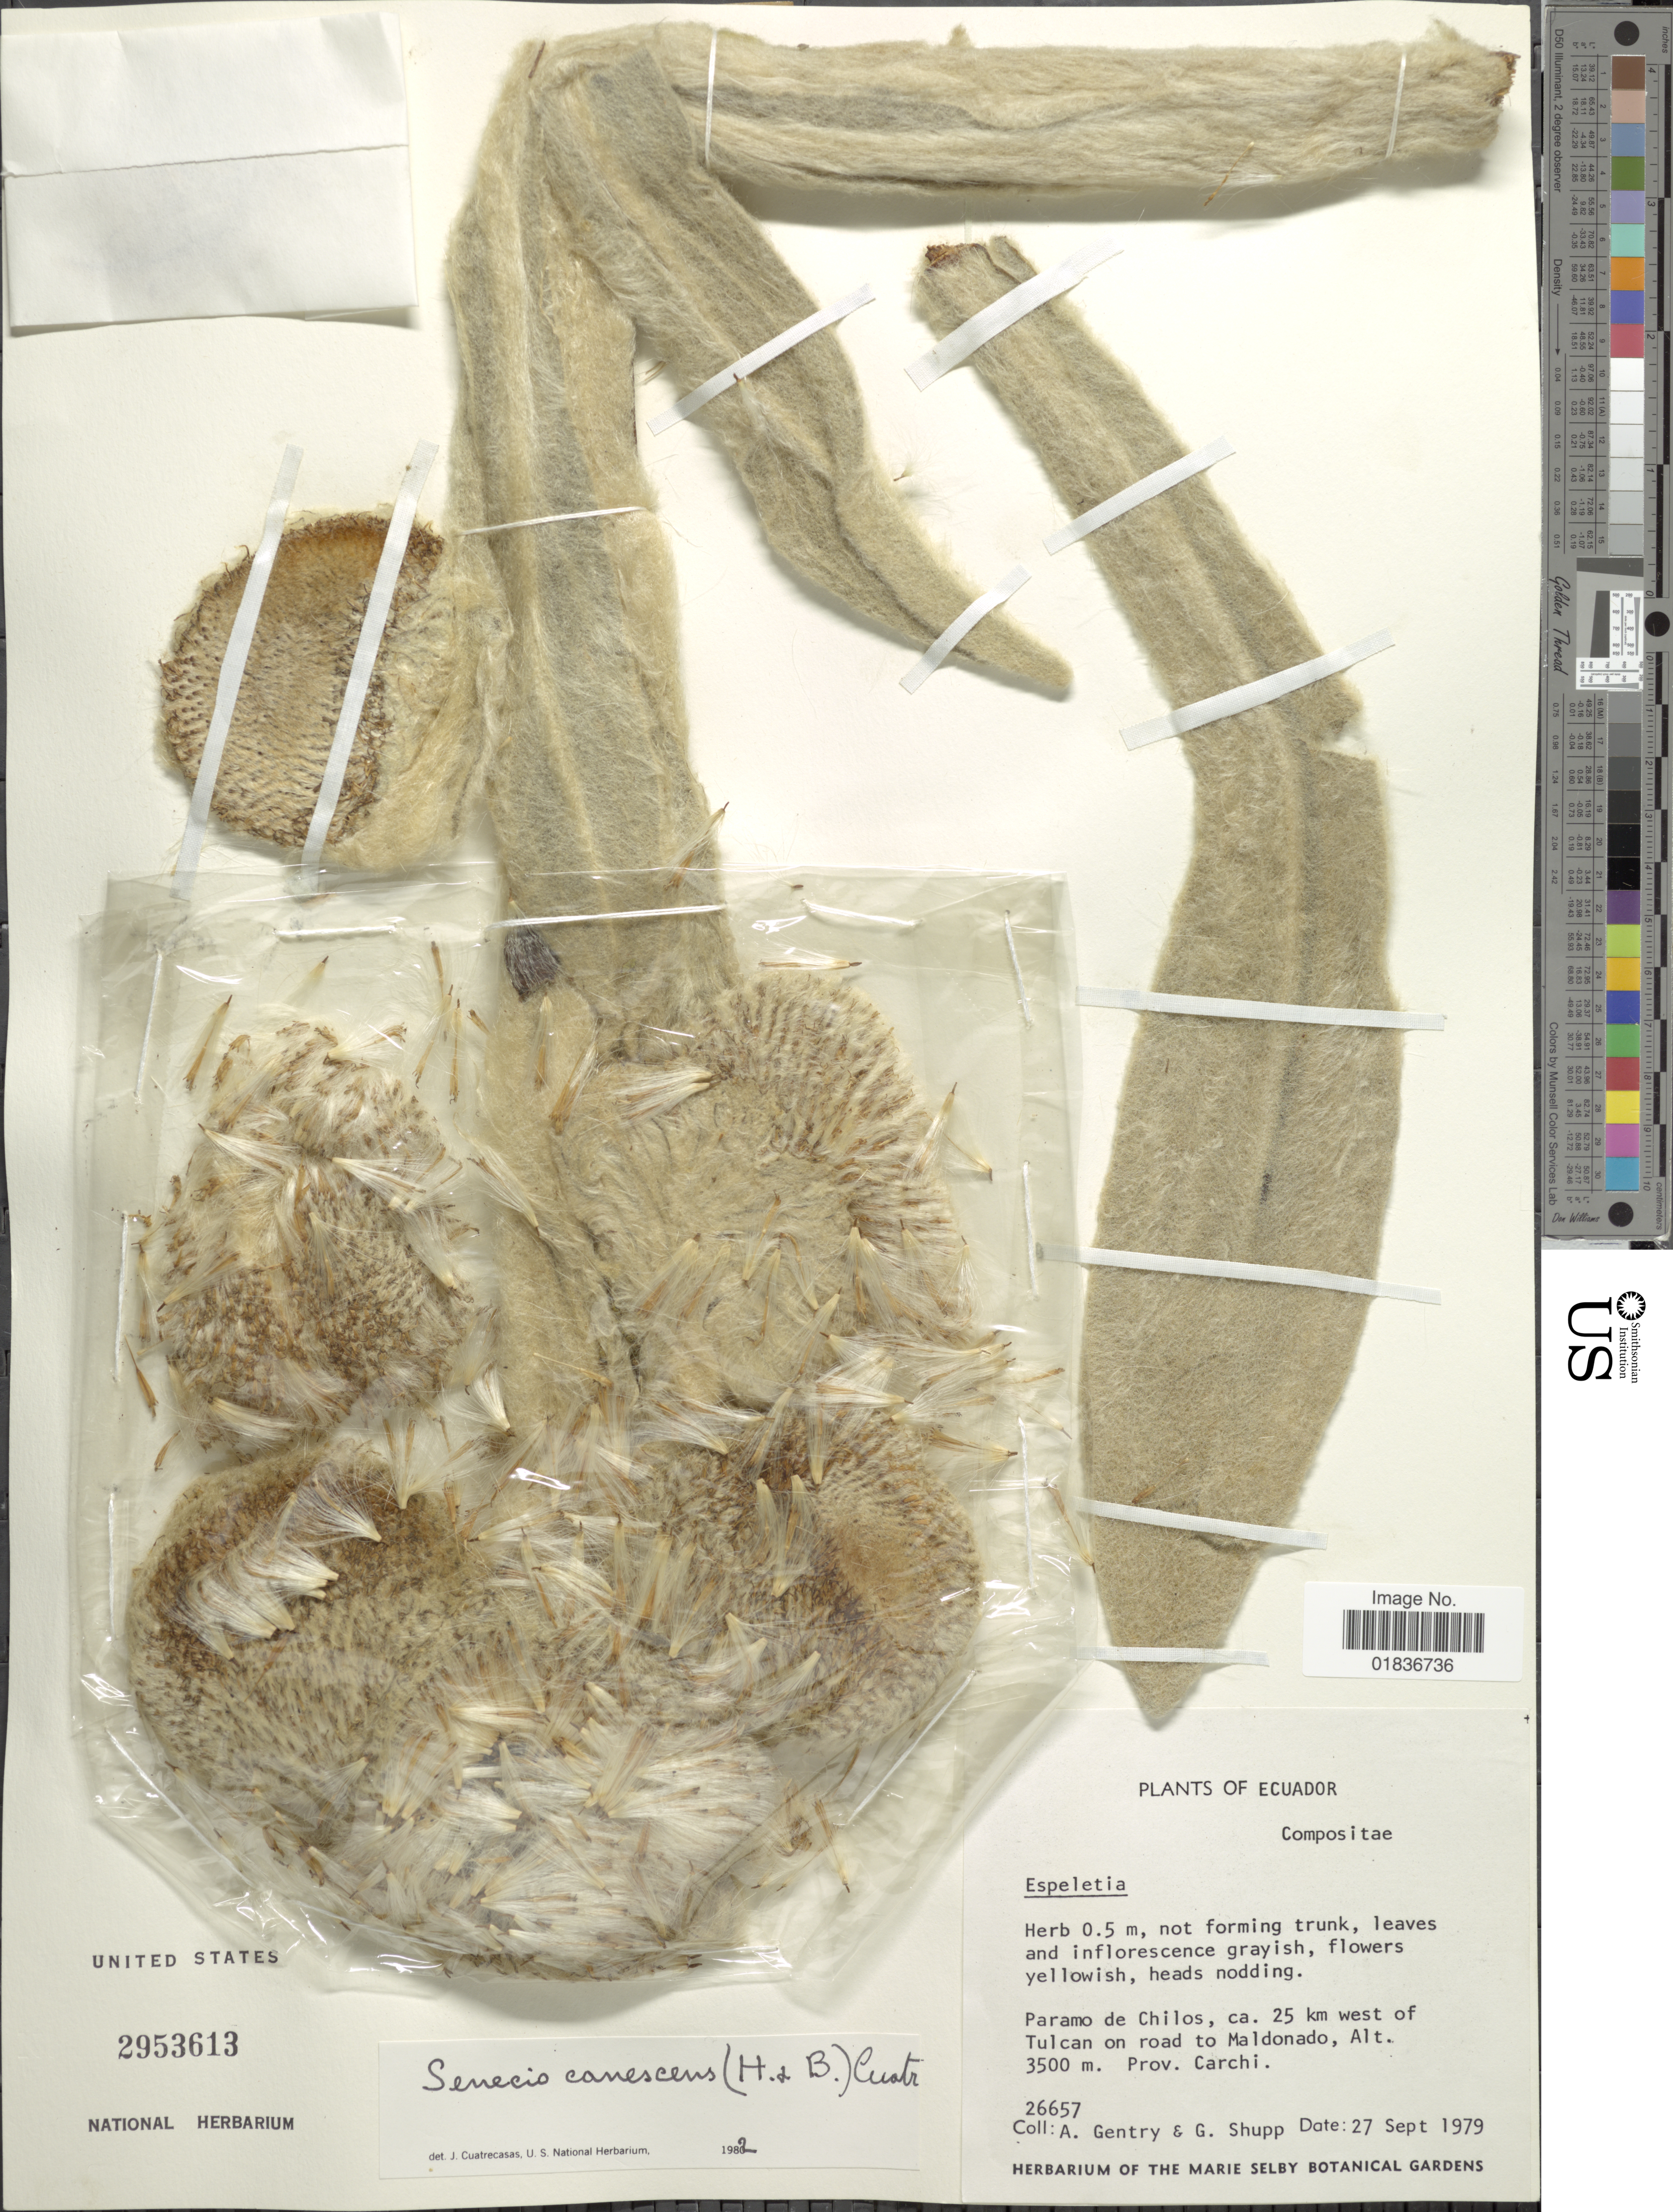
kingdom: Plantae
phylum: Tracheophyta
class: Magnoliopsida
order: Asterales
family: Asteraceae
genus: Senecio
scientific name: Senecio canescens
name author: (Bonpl.) Cuatrec.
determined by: Salomon, Luciana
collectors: A. H. Gentry & G. Shupp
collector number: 26657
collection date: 1979-09-27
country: Ecuador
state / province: Carchi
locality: Paramo de Chilos, ca. 25 km west of Tulcan on road to Maldonado. Prov. Carchi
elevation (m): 3500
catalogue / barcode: US 2953613